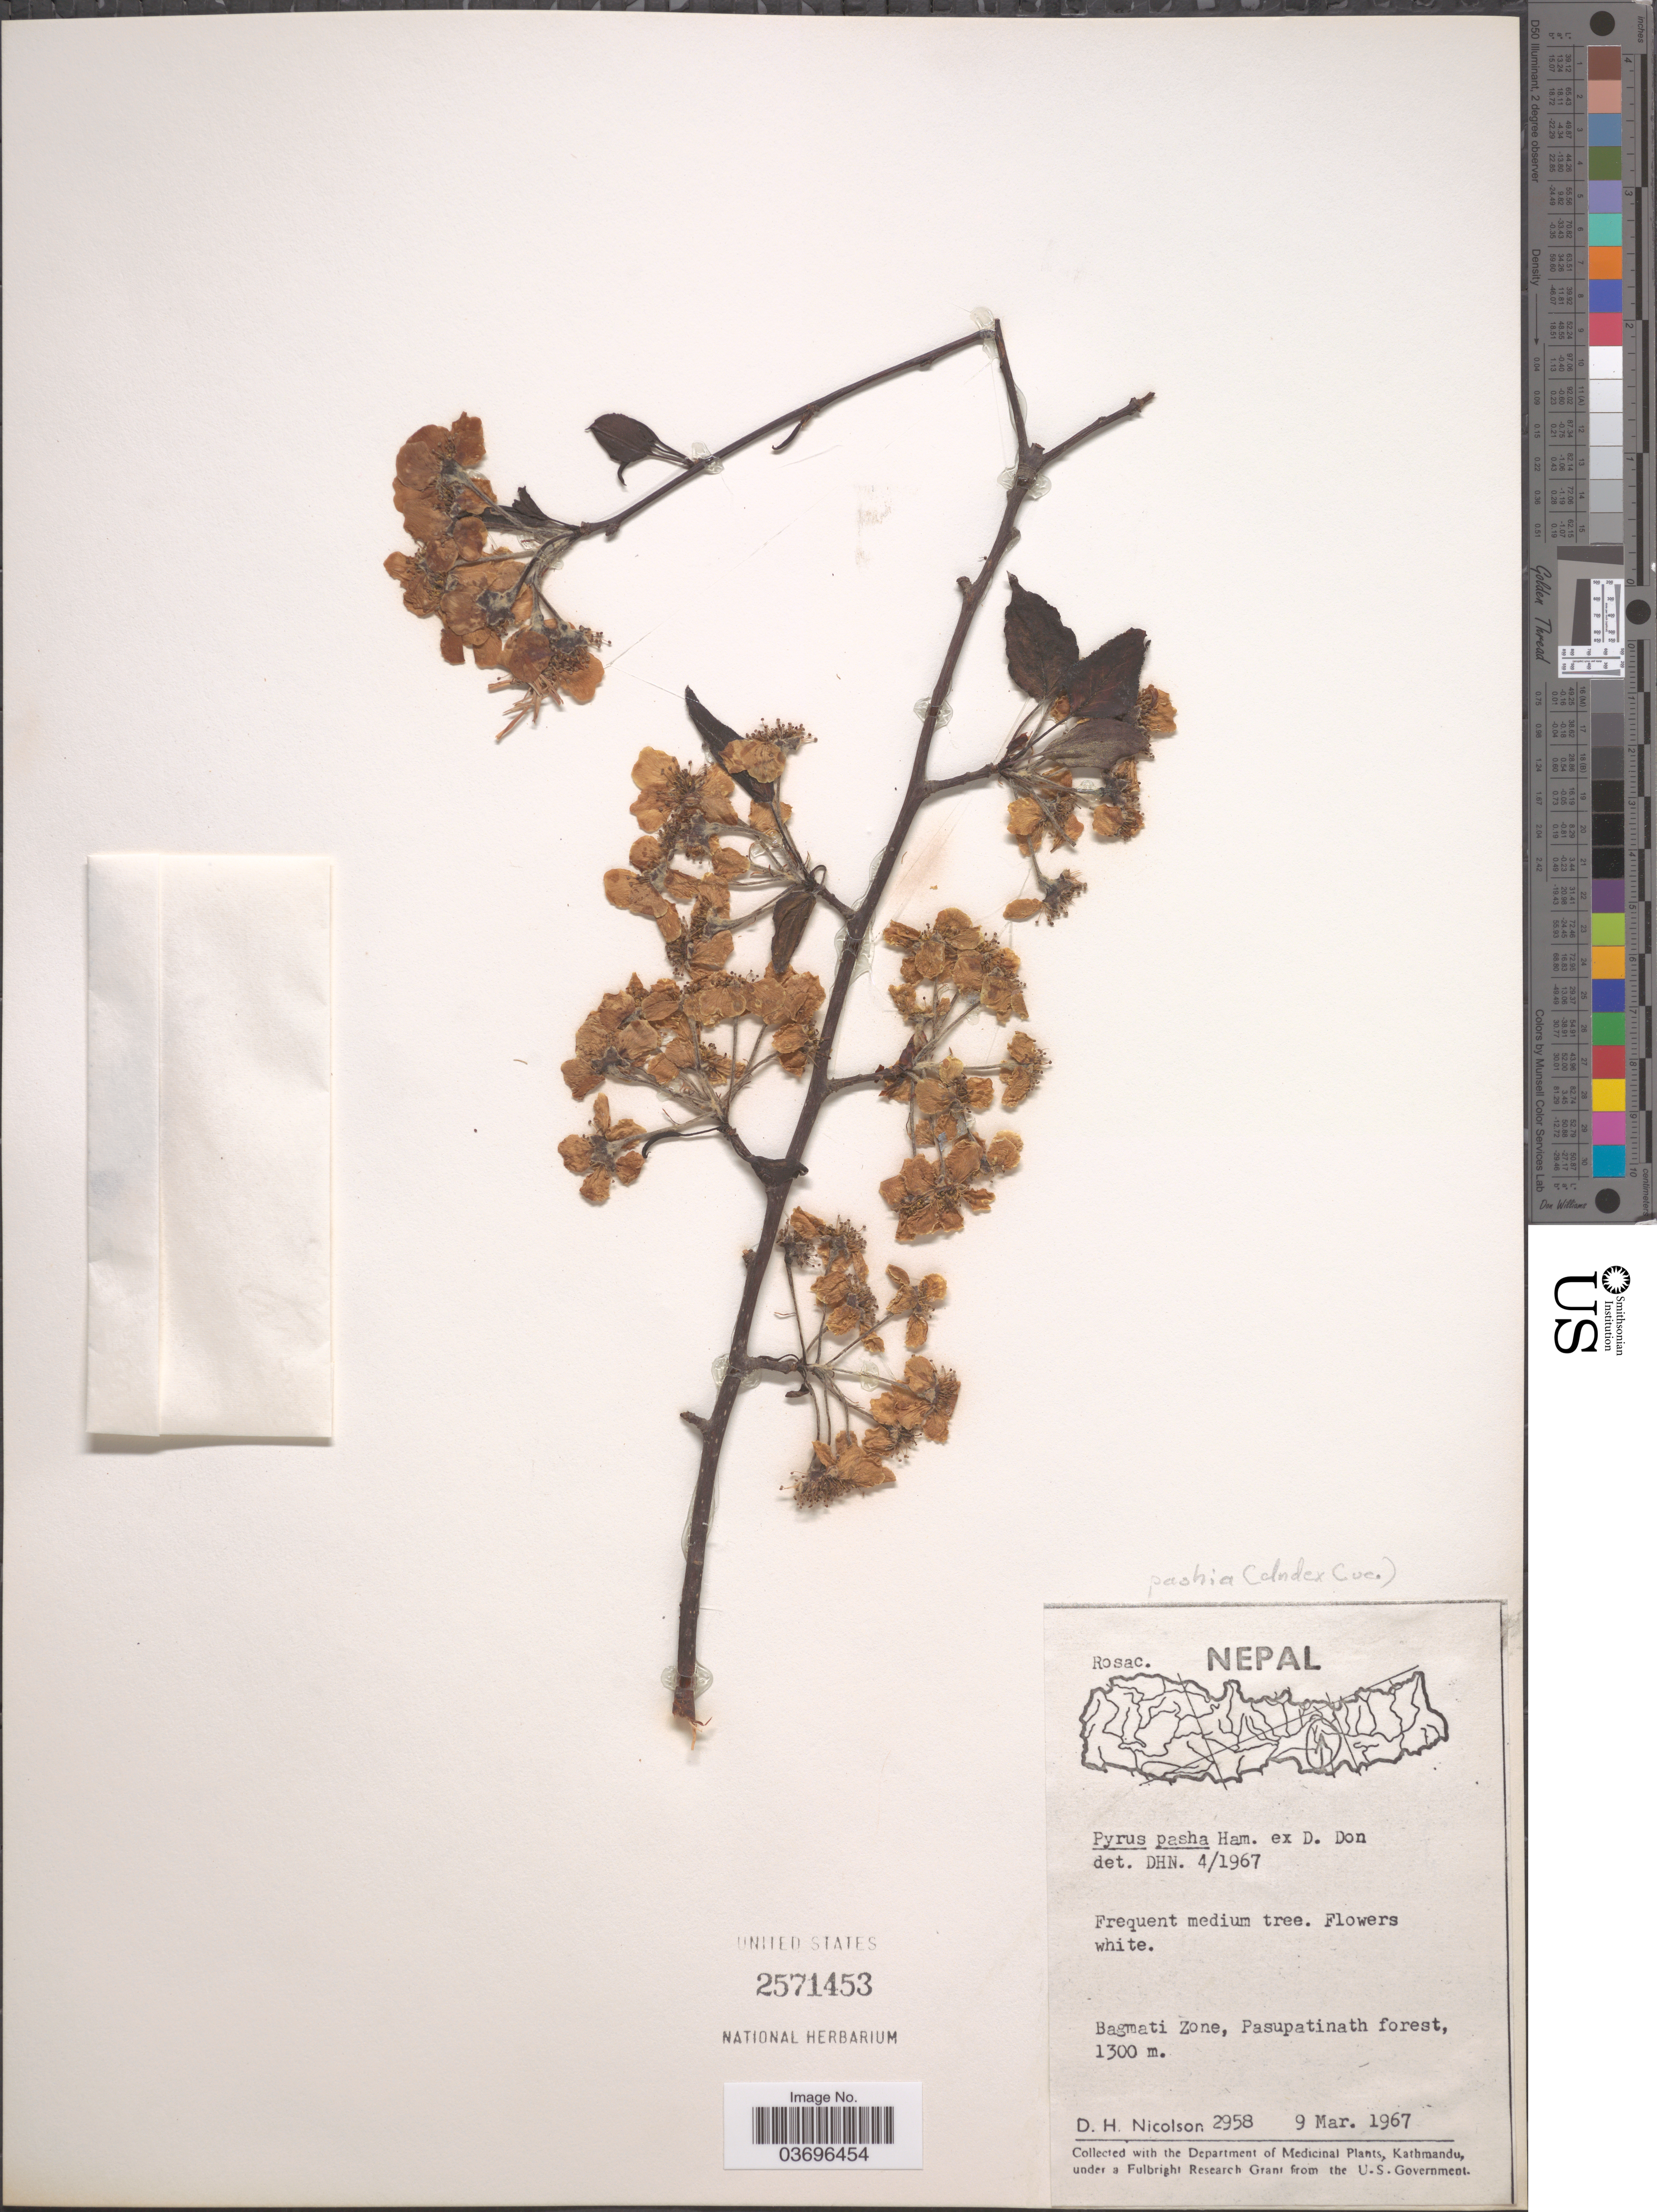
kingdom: Plantae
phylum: Tracheophyta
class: Magnoliopsida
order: Rosales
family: Rosaceae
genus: Pyrus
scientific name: Pyrus pashia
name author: Buch.-Ham. ex D. Don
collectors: D. H. Nicolson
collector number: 2958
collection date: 1967-03-09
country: Nepal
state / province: Bagmati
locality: Bagmati Zone, Pasupatinath forest.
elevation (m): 1300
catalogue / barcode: US 2571453